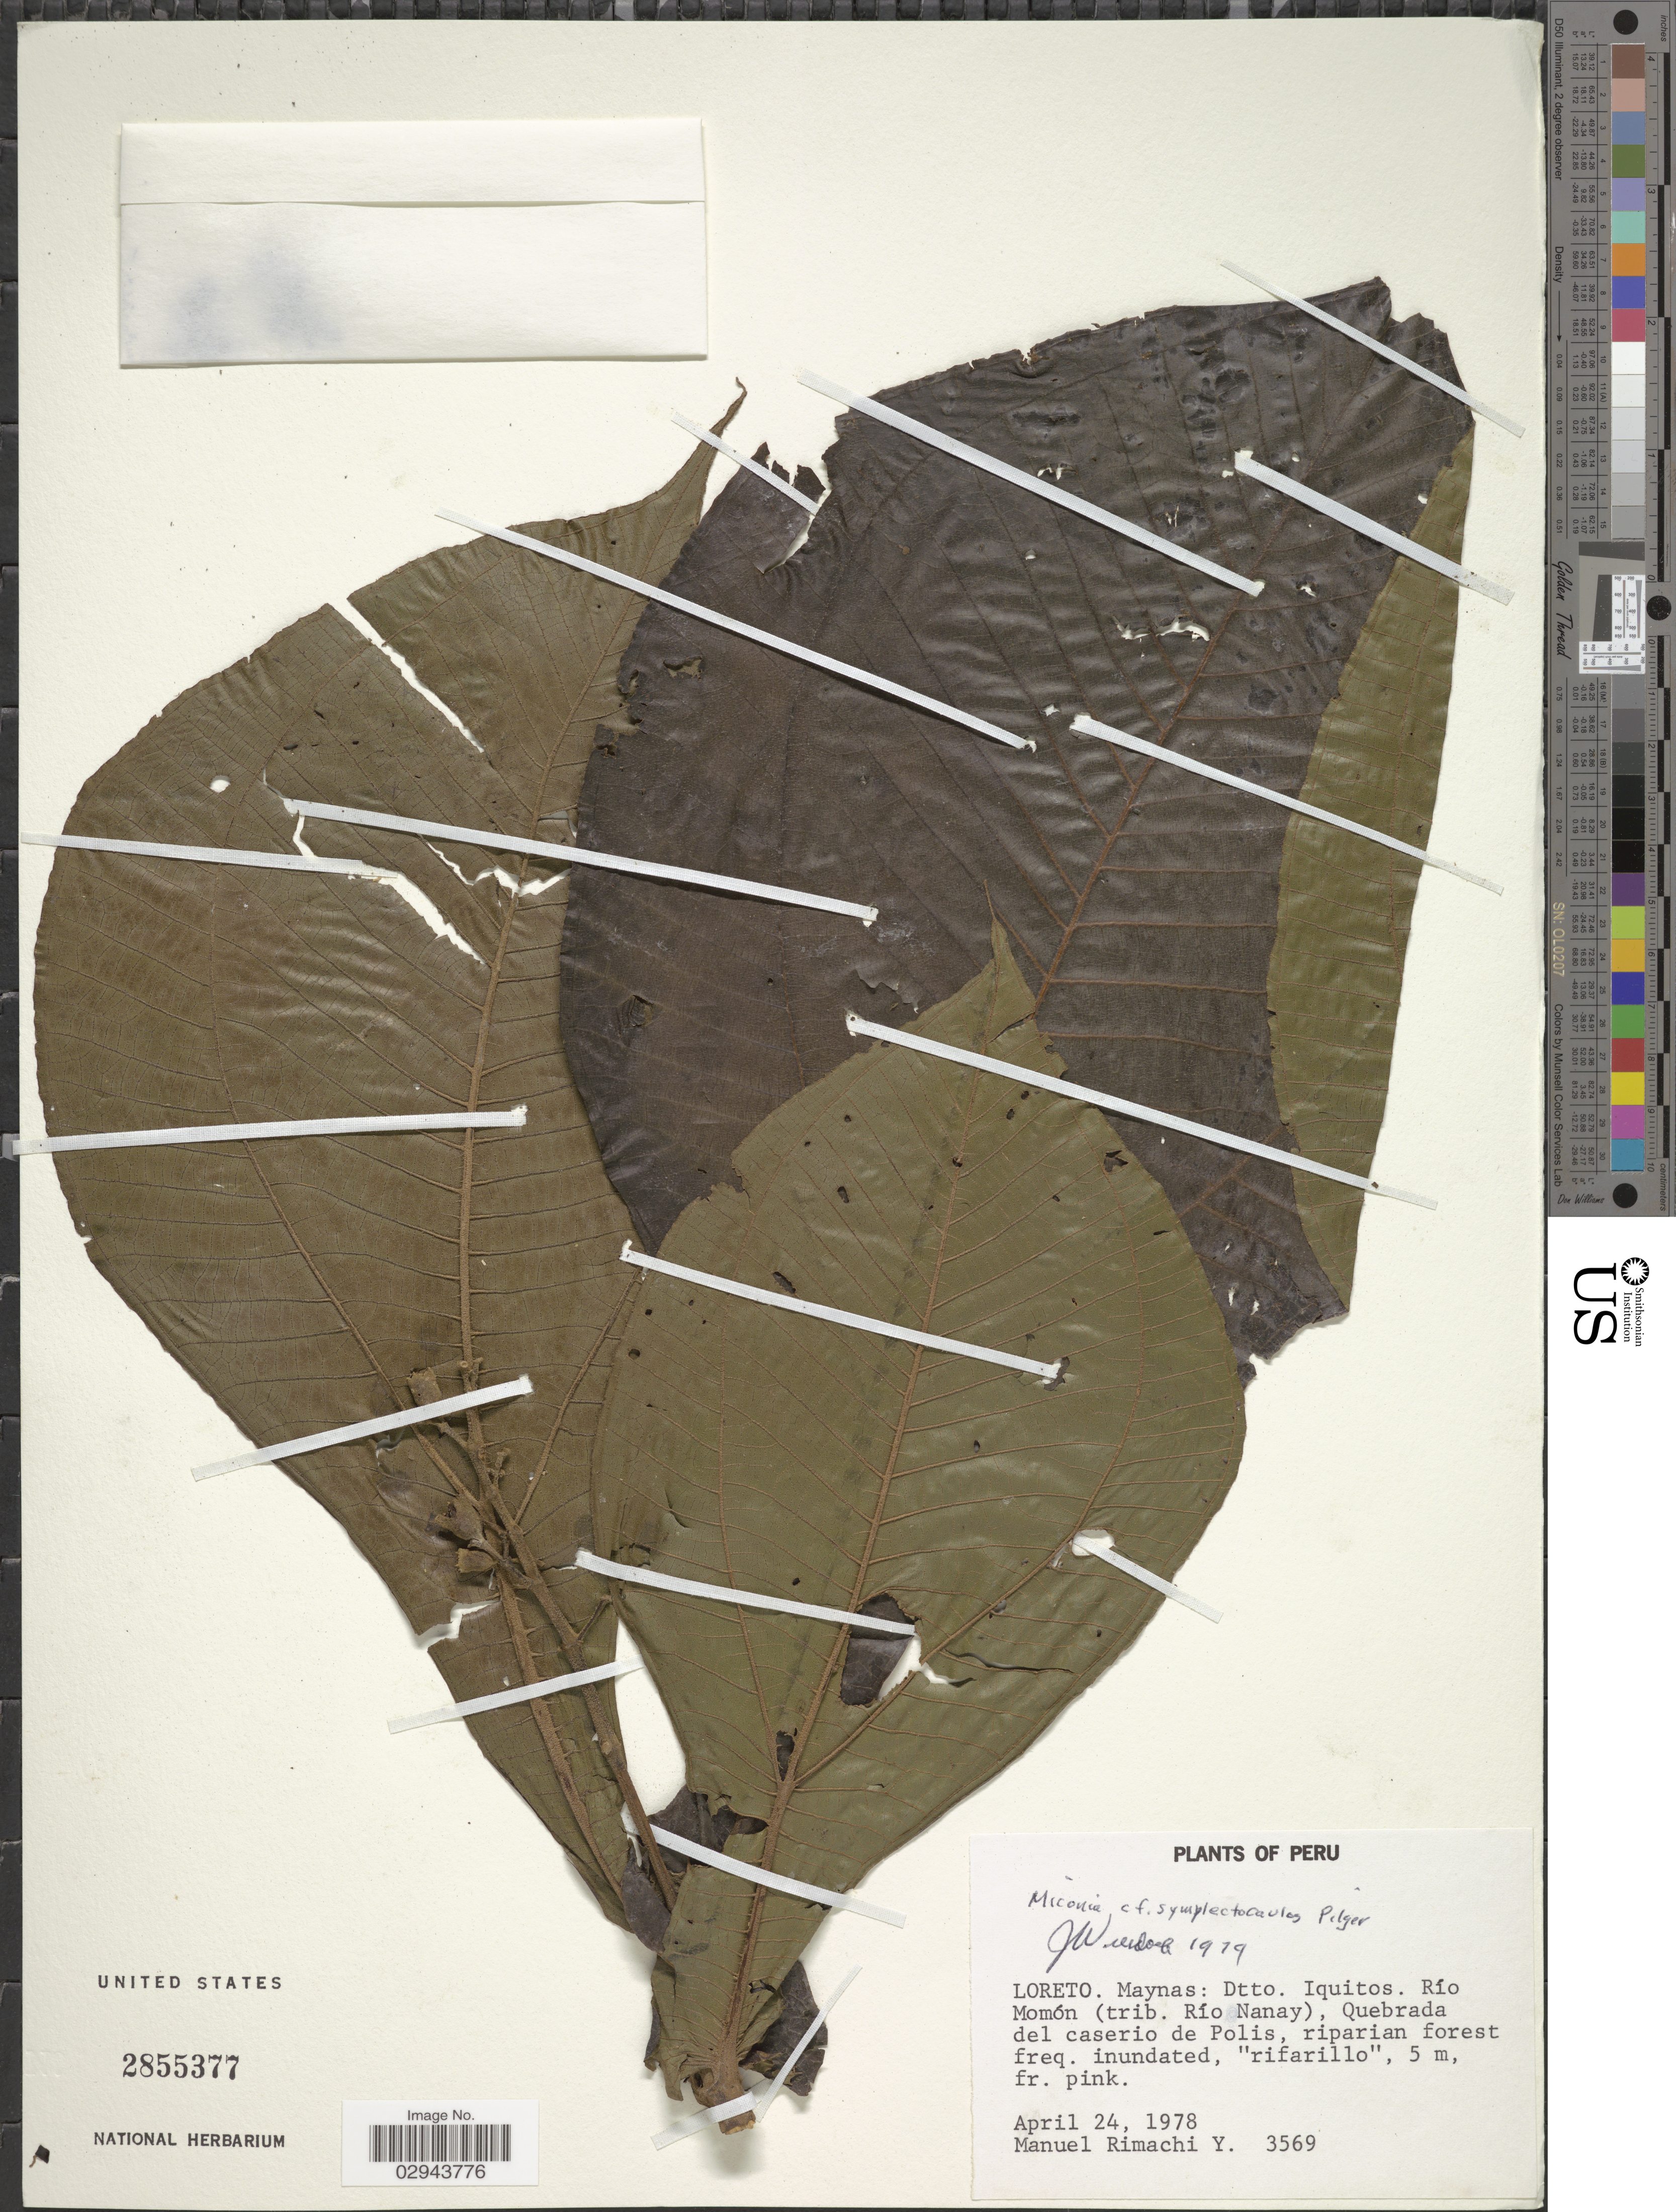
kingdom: Plantae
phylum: Tracheophyta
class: Magnoliopsida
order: Myrtales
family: Melastomataceae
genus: Miconia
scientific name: Miconia symplectocaulos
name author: Pilg.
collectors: M. Rimachi Y.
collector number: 3569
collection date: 1978-04-24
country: Peru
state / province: Loreto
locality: Maynas: Dtto. Iquitos. Río Momón (trib. Río Nanay), Quebrada del caserio de Polis.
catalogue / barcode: US 2855377